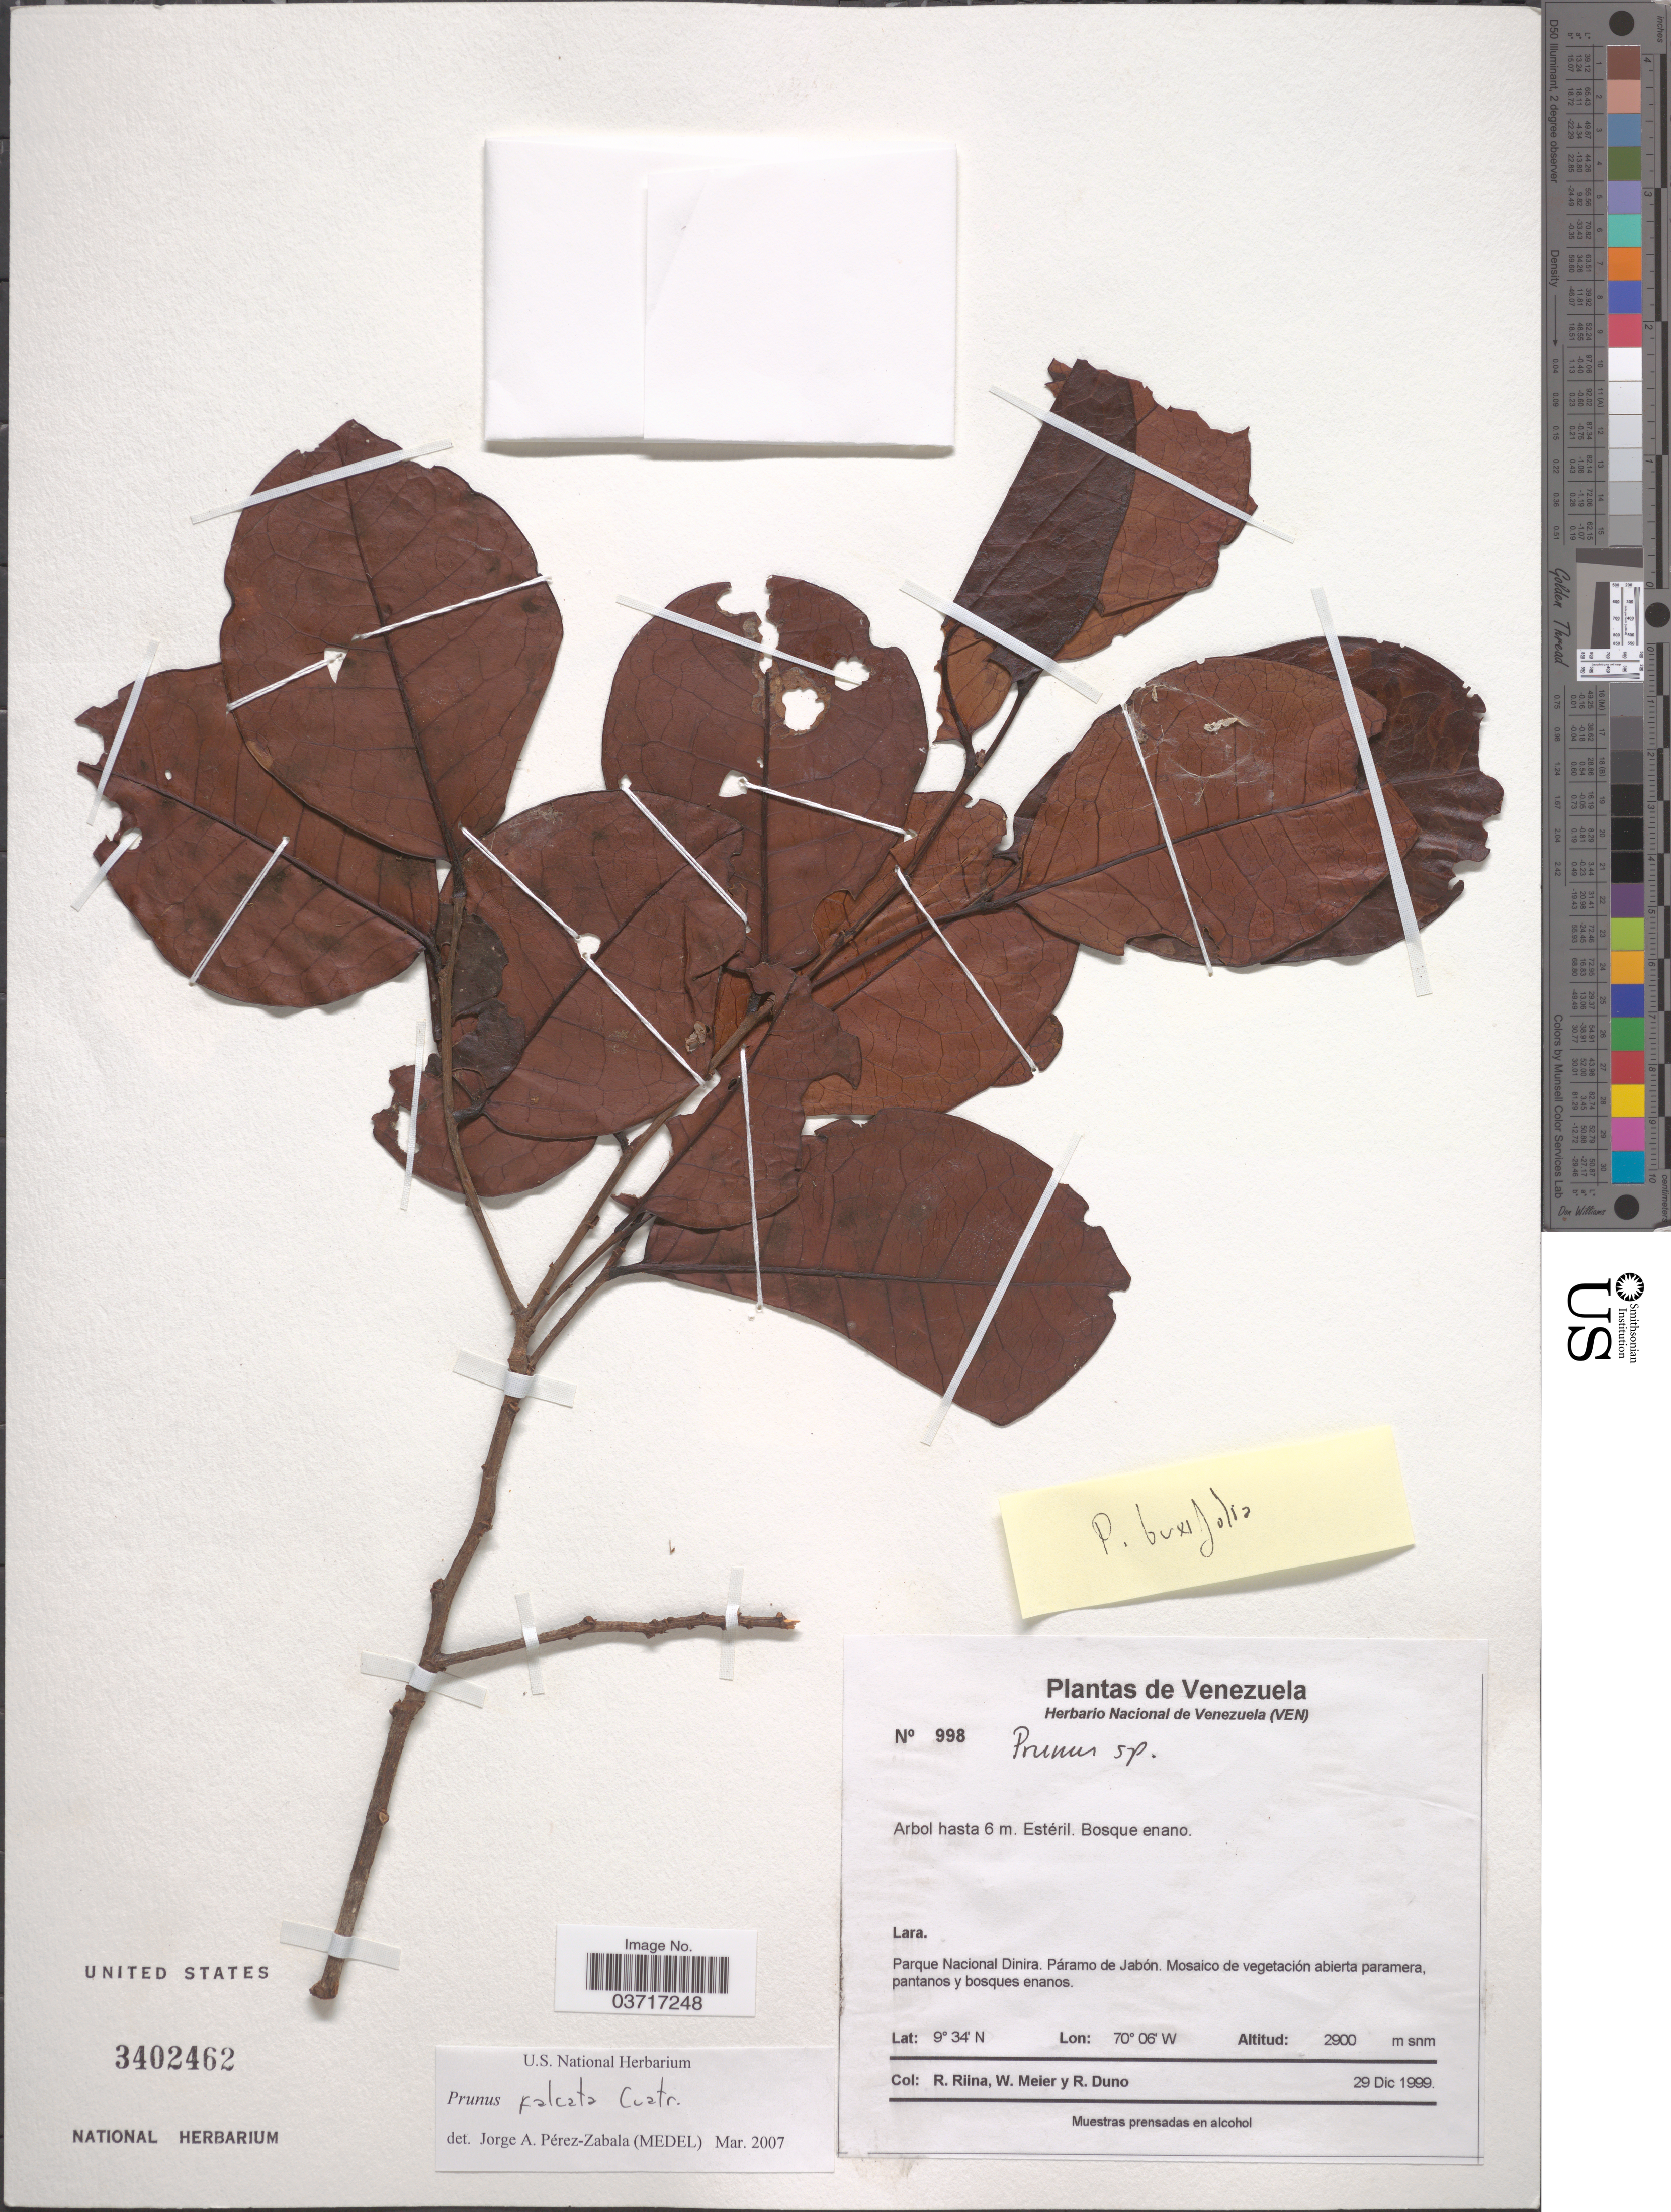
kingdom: Plantae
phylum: Tracheophyta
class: Magnoliopsida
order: Rosales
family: Rosaceae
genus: Prunus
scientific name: Prunus sp.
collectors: R. Riina, W. Meier & R. Duno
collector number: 998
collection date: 1999-12-29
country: Venezuela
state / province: Lara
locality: Parque Nacional Dinira. Páramo de Jabón. Mosaico de vegetación abierta paramera, pantanos y bosques enanos.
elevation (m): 2900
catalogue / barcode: US 3402462